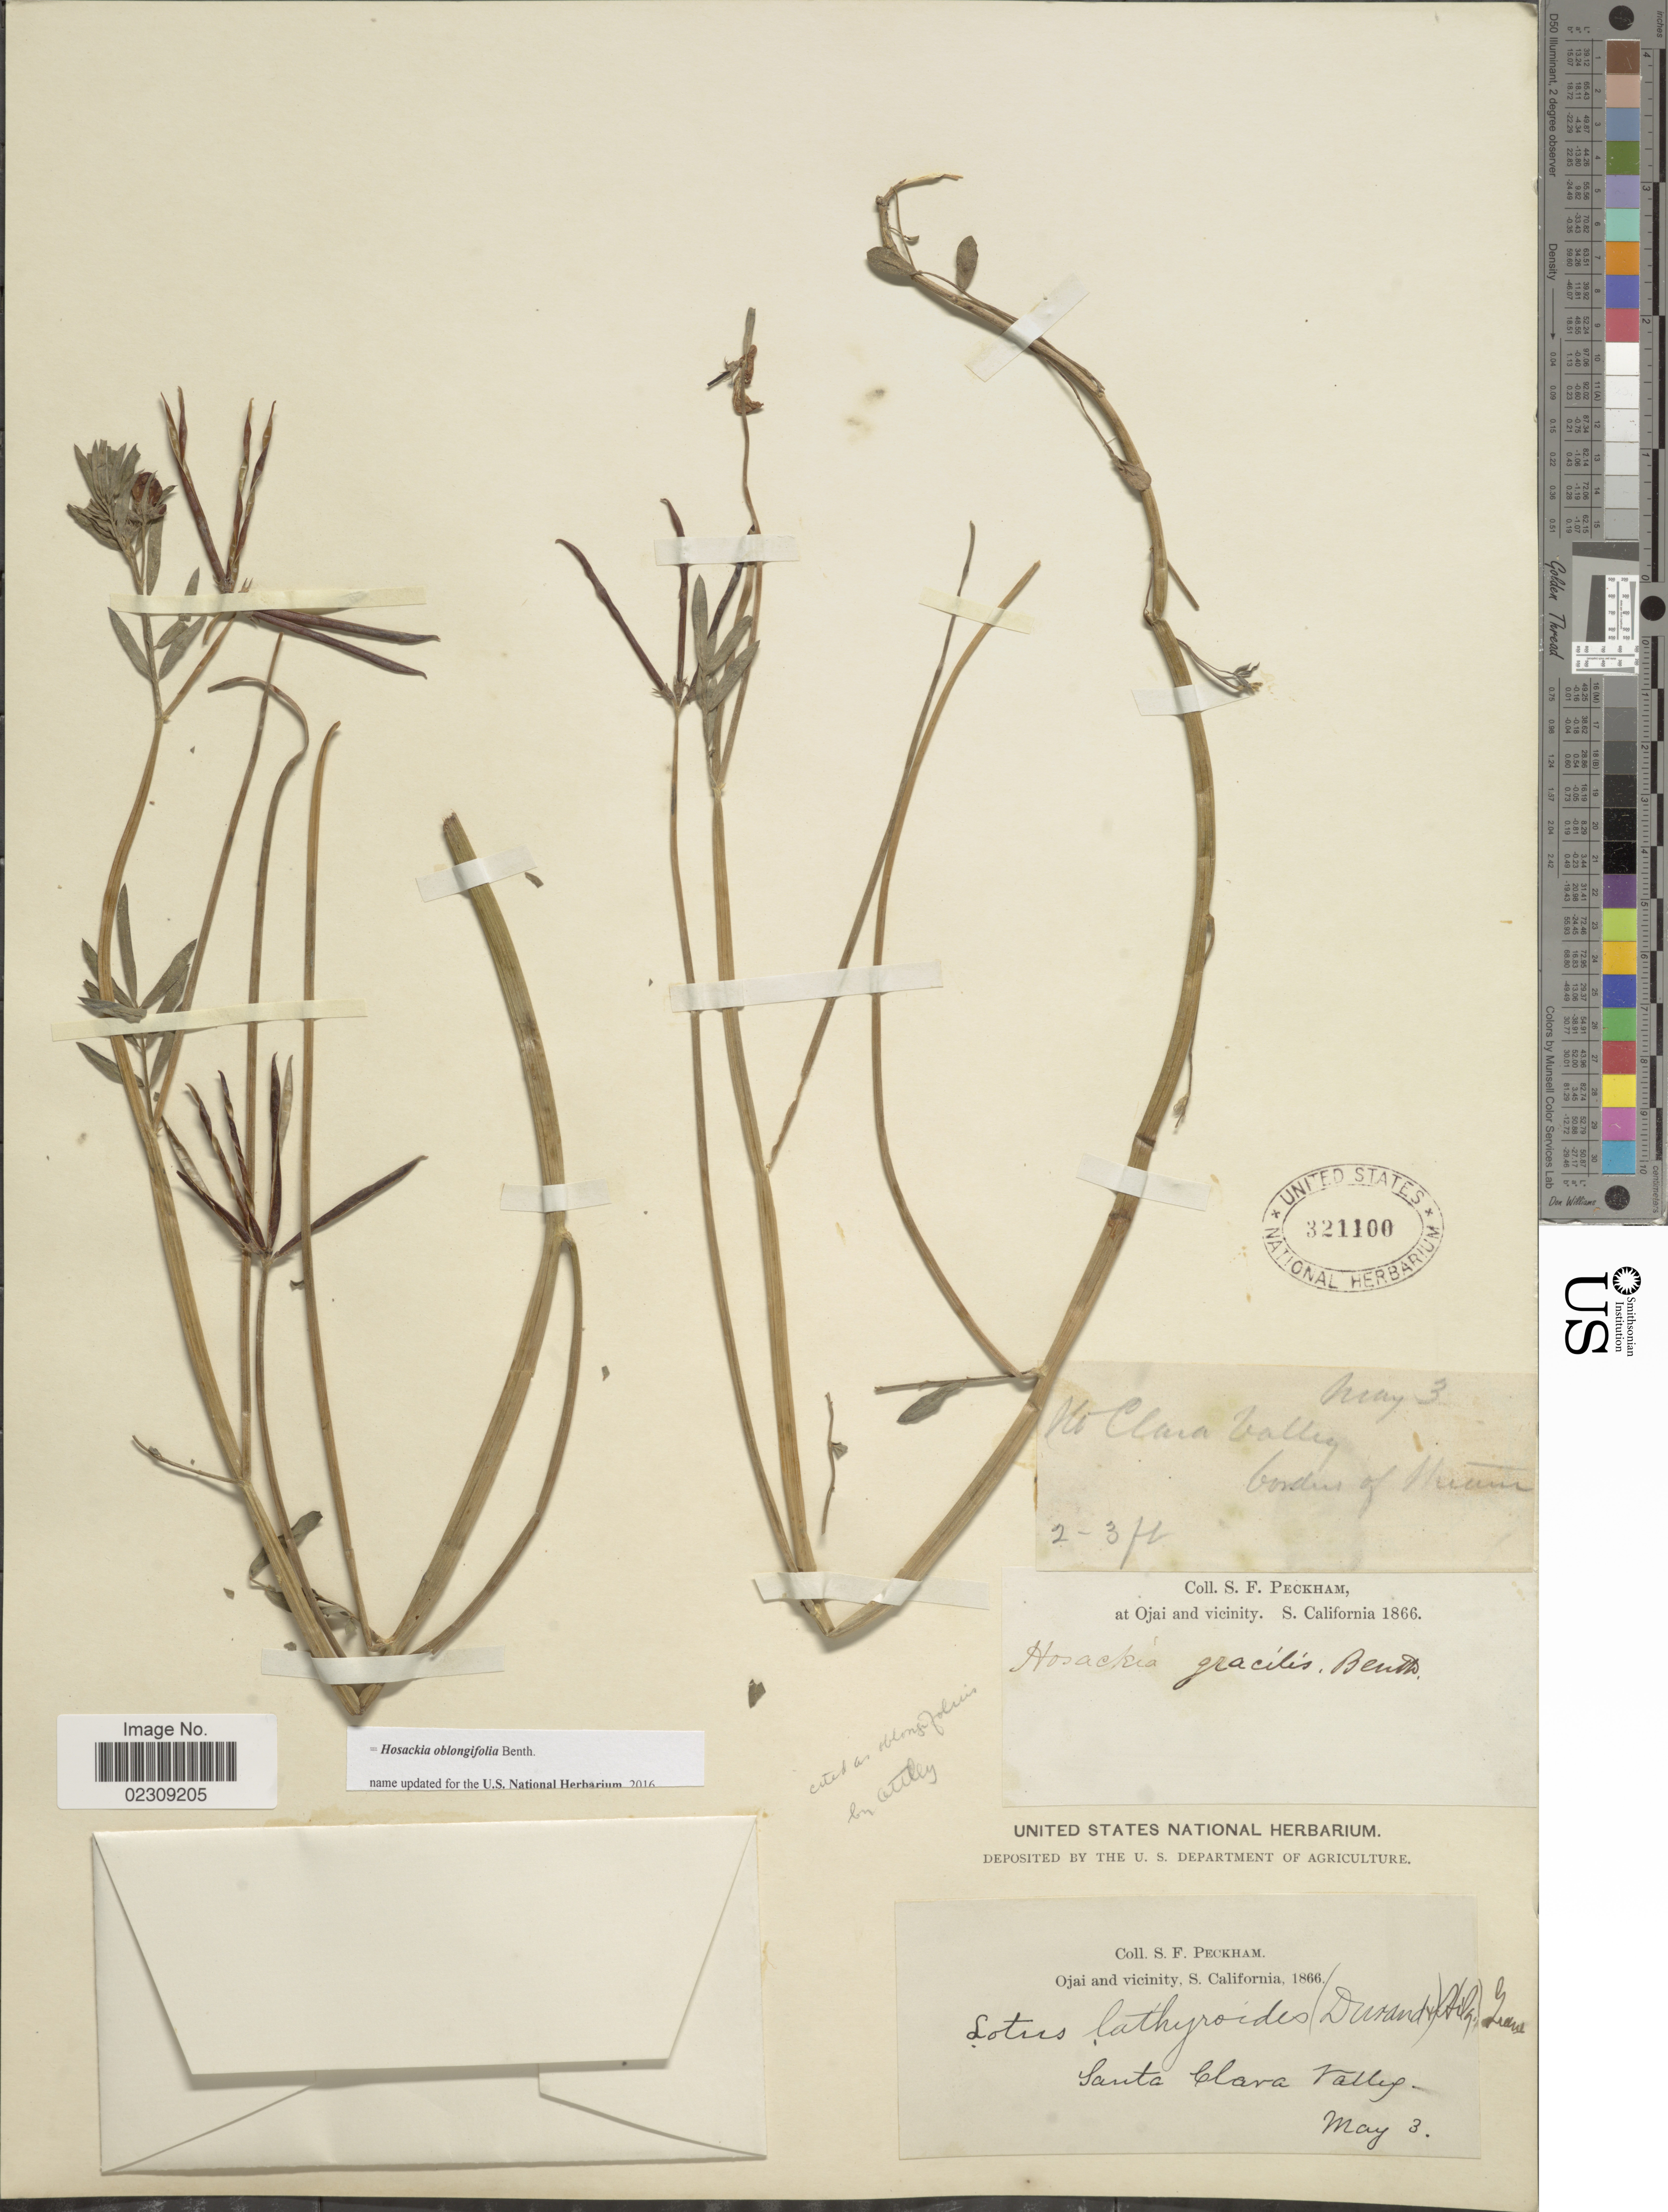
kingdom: Plantae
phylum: Tracheophyta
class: Magnoliopsida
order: Fabales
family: Fabaceae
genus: Hosackia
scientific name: Hosackia oblongifolia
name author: Benth.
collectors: S. Peckham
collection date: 1866-05-03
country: United States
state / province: California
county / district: Ventura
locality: Ojai and vicinity, S. California, Santa Clara Valley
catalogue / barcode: US 321100